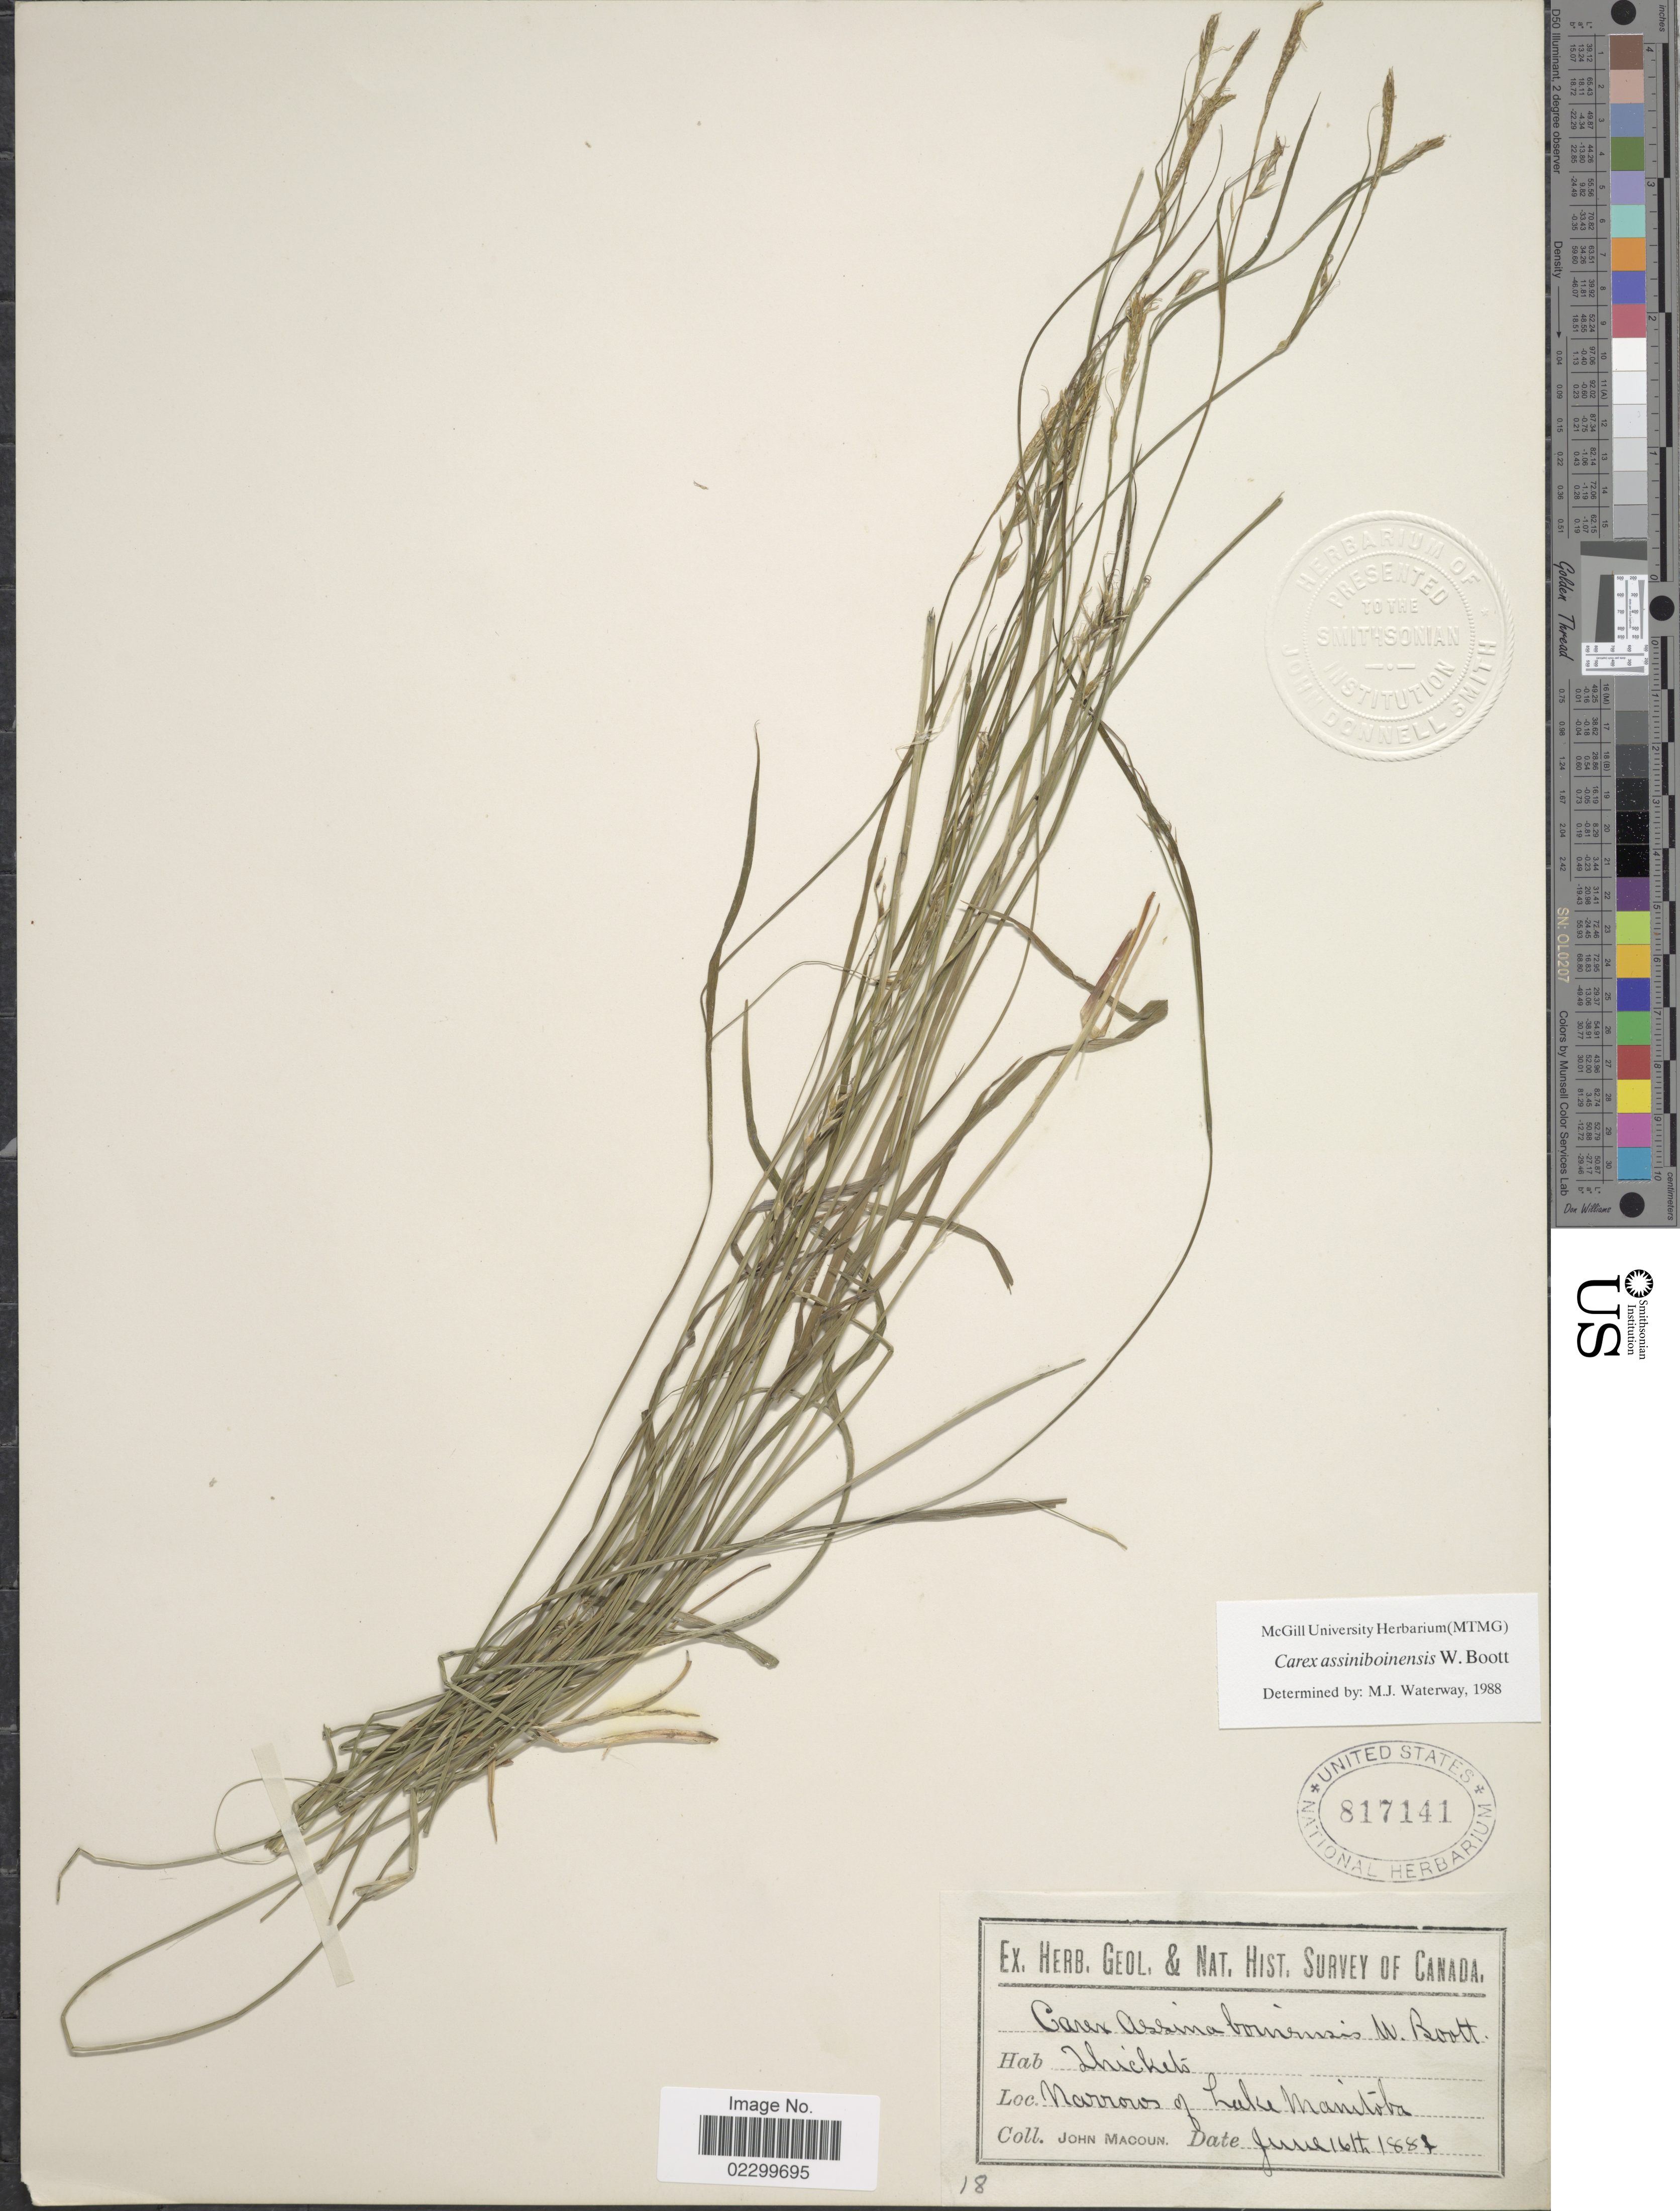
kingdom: Plantae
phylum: Tracheophyta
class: Liliopsida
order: Poales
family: Cyperaceae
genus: Carex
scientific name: Carex assiniboinensis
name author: W. Boott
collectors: J. Macoun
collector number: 18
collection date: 1881-06-16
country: Canada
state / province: Manitoba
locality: Narrows of Lake Manitoba.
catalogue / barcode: US 817141